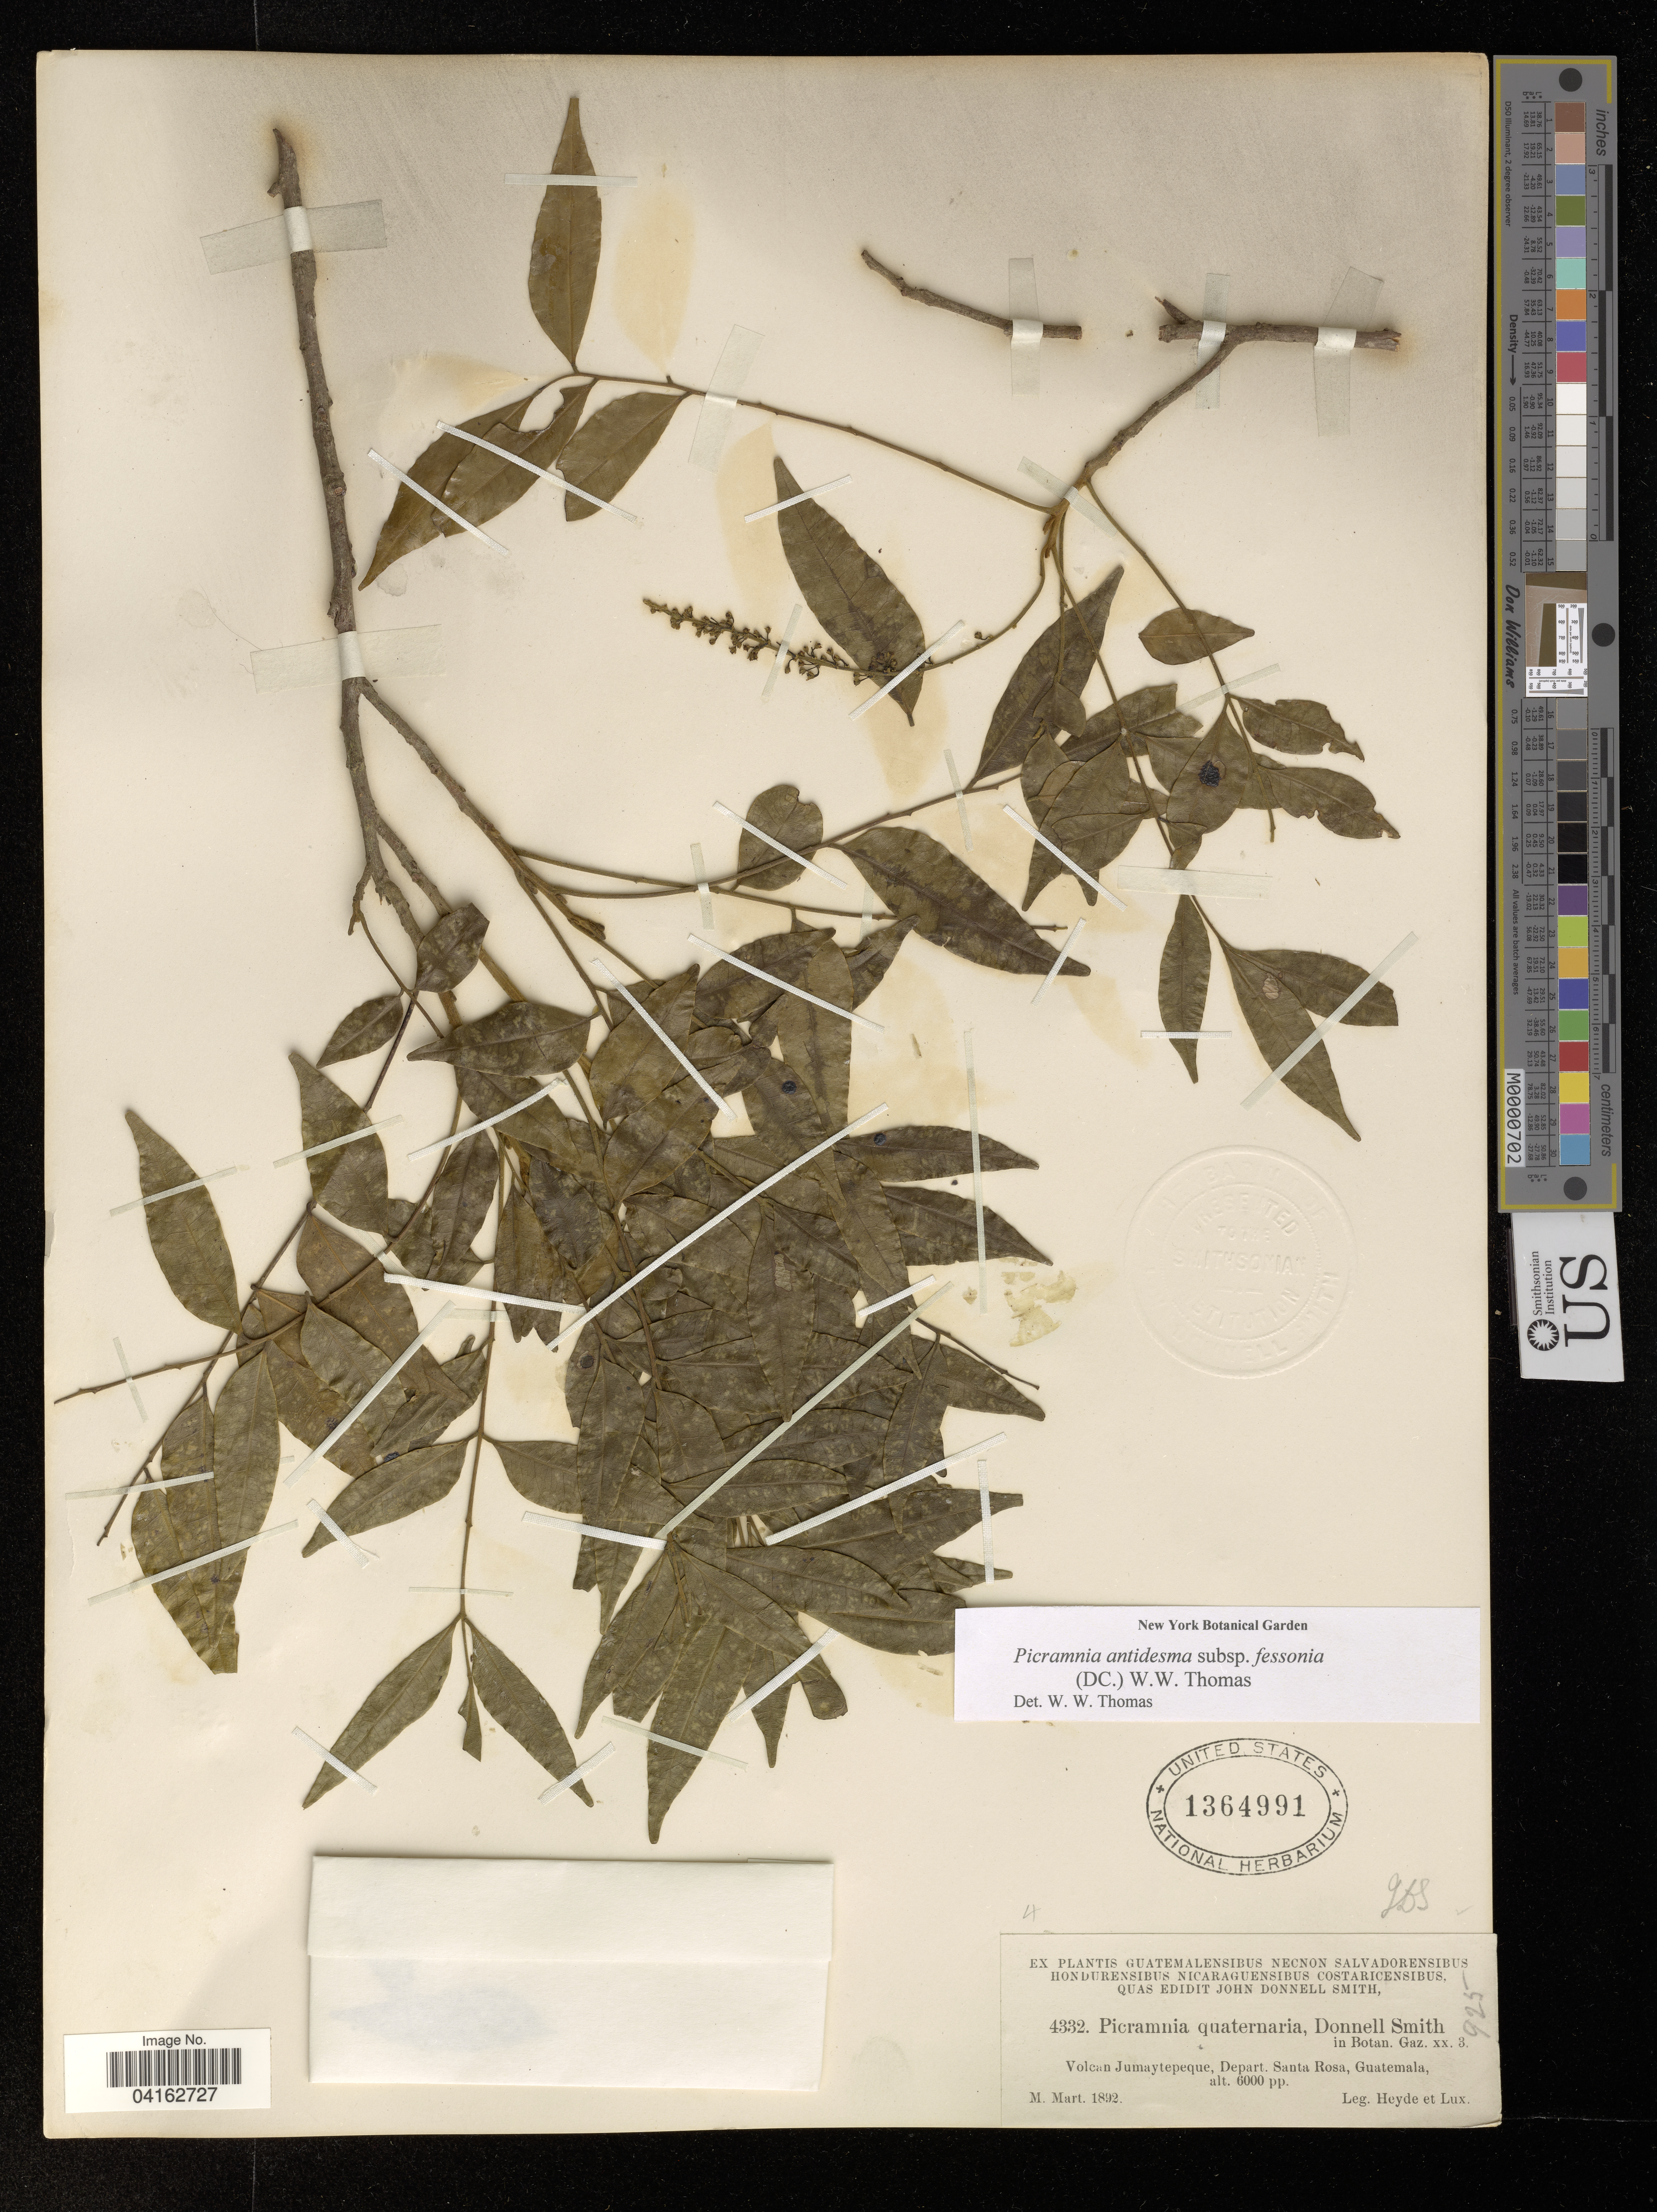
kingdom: Plantae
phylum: Tracheophyta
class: Magnoliopsida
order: Picramniales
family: Picramniaceae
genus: Picramnia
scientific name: Picramnia antidesma subsp. fessonia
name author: (DC.) W.W. Thomas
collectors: Heyde & Lux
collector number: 4332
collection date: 1892-03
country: Guatemala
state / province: Santa Rosa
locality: Volcan Jumaytepeque, Depart. Santa Rosa.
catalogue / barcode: US 1364991